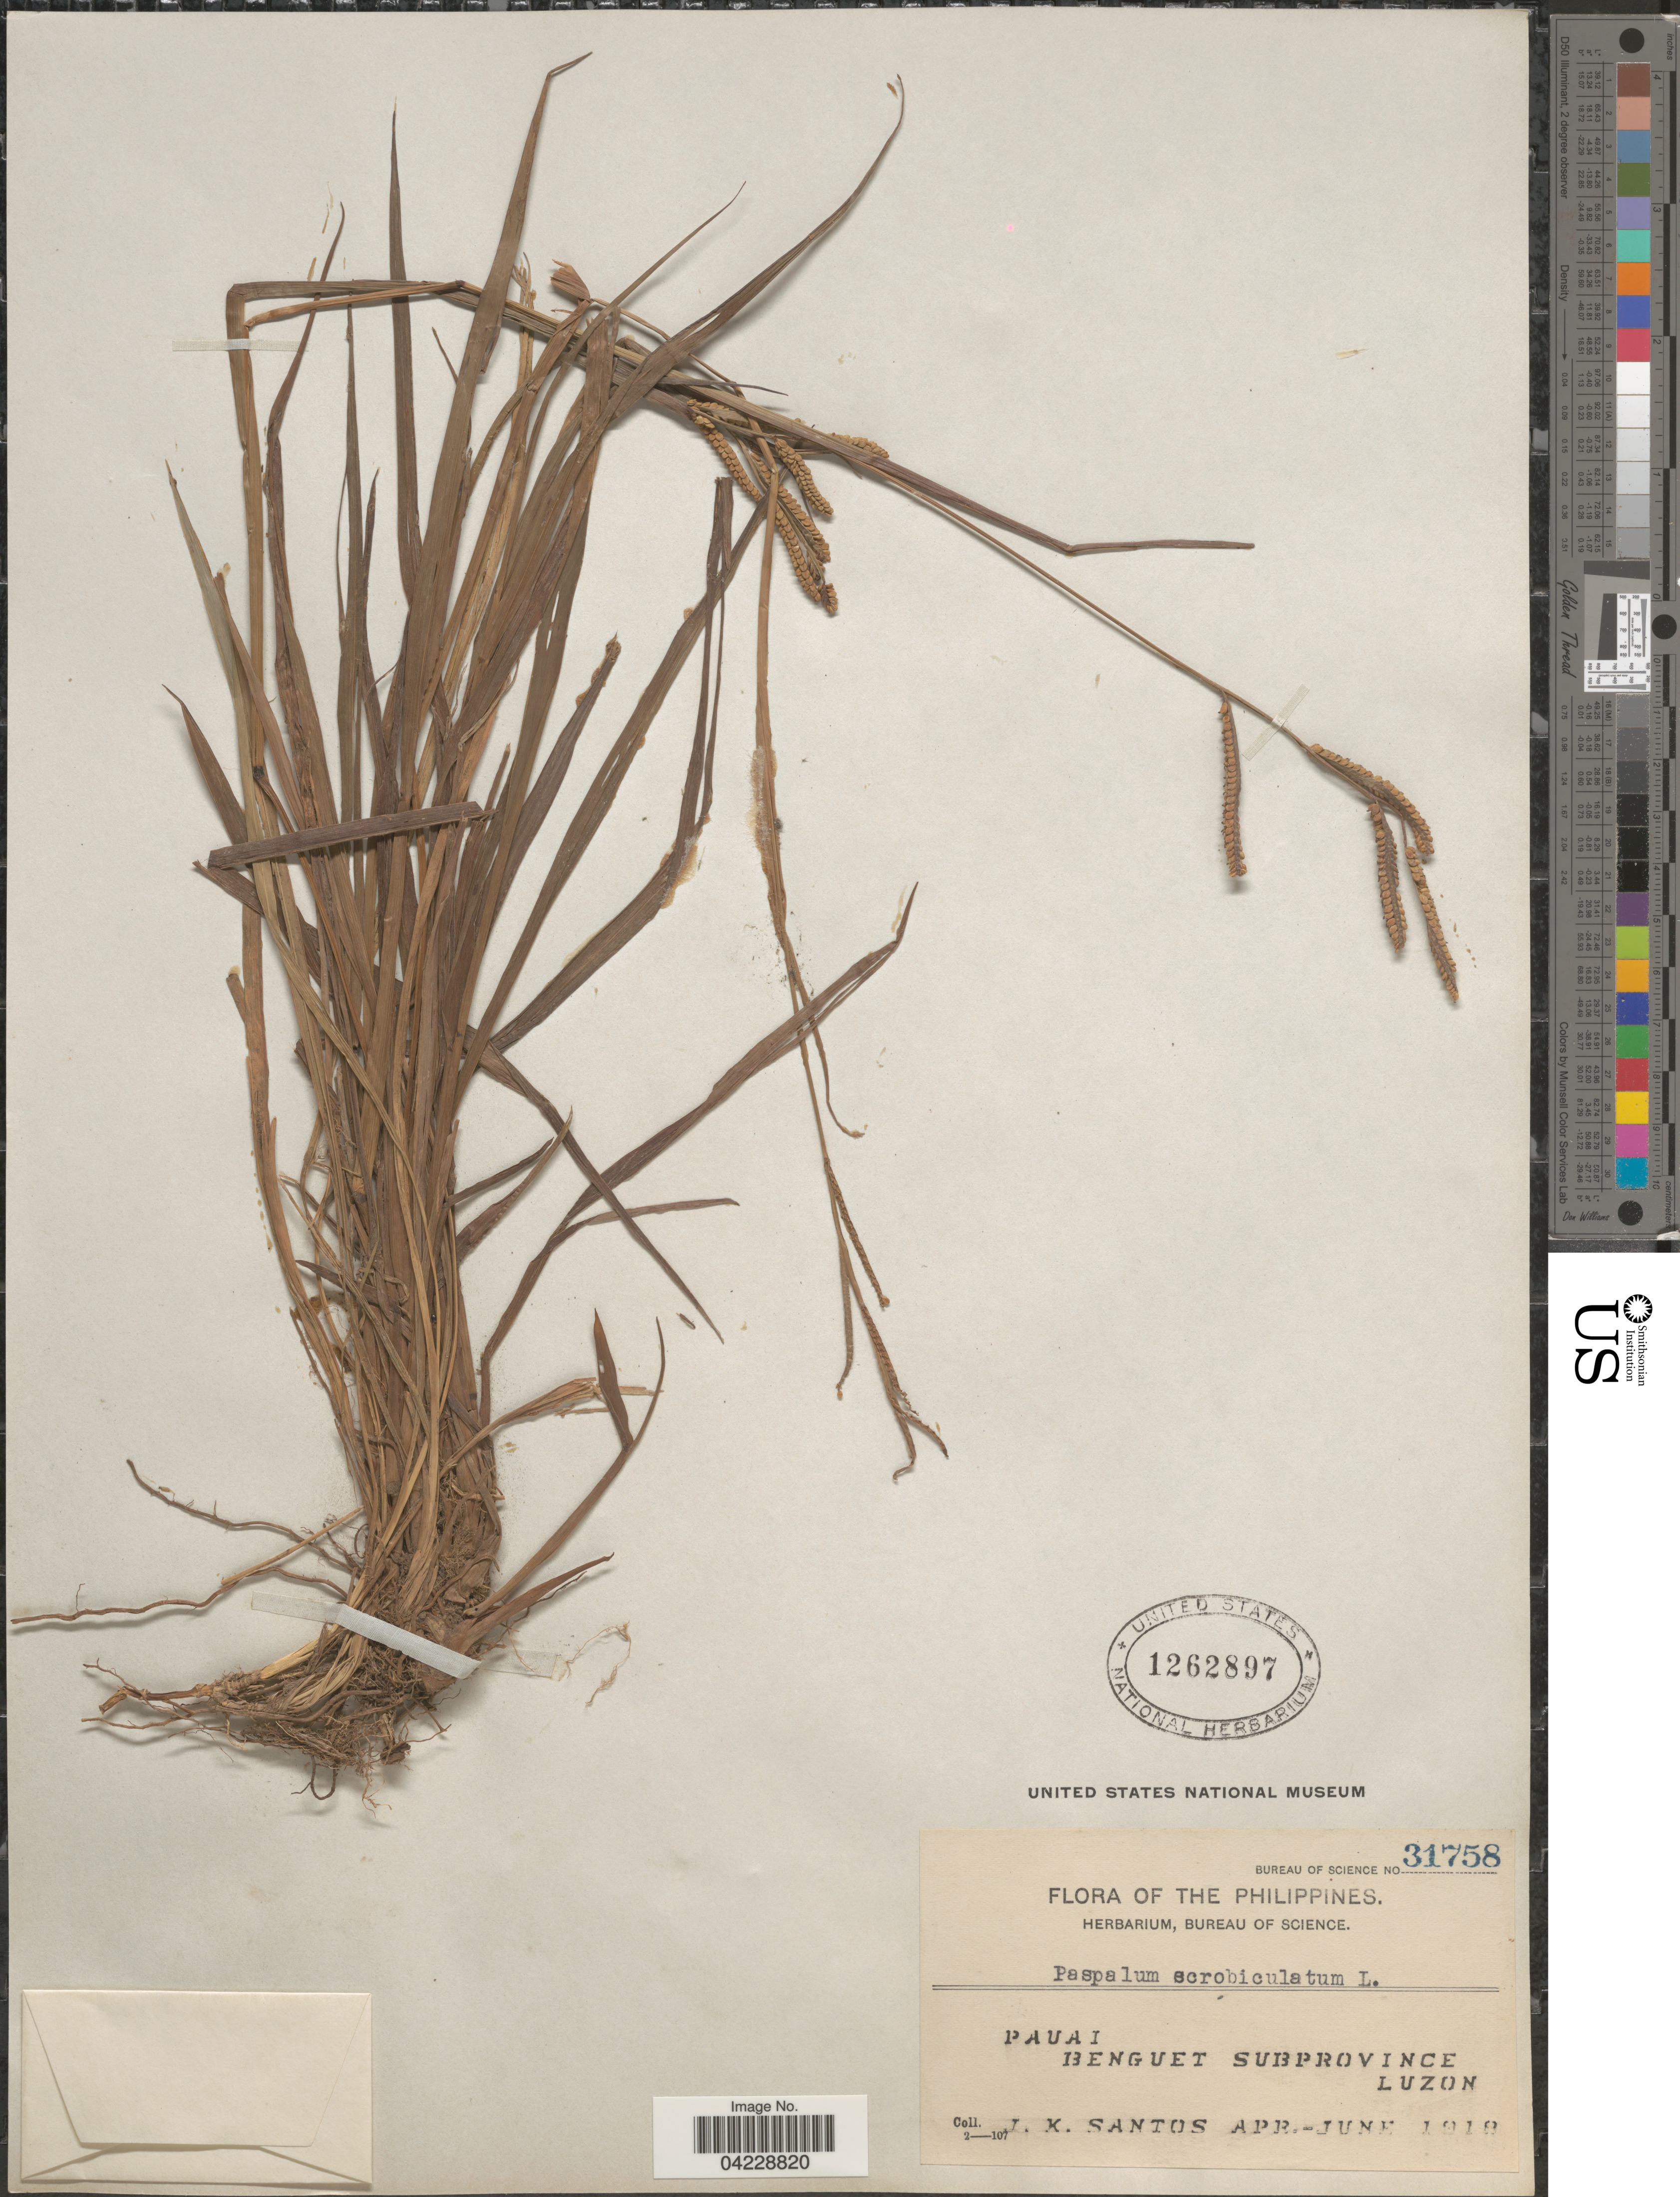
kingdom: Plantae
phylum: Tracheophyta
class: Liliopsida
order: Poales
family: Poaceae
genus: Paspalum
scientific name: Paspalum scrobiculatum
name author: L.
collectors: J. K. Santos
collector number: Bureau of Science 31758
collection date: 1918-04/1918-06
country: Philippines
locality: Pauai. Benguet Subprovince. Luzon.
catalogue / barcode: US 1262897